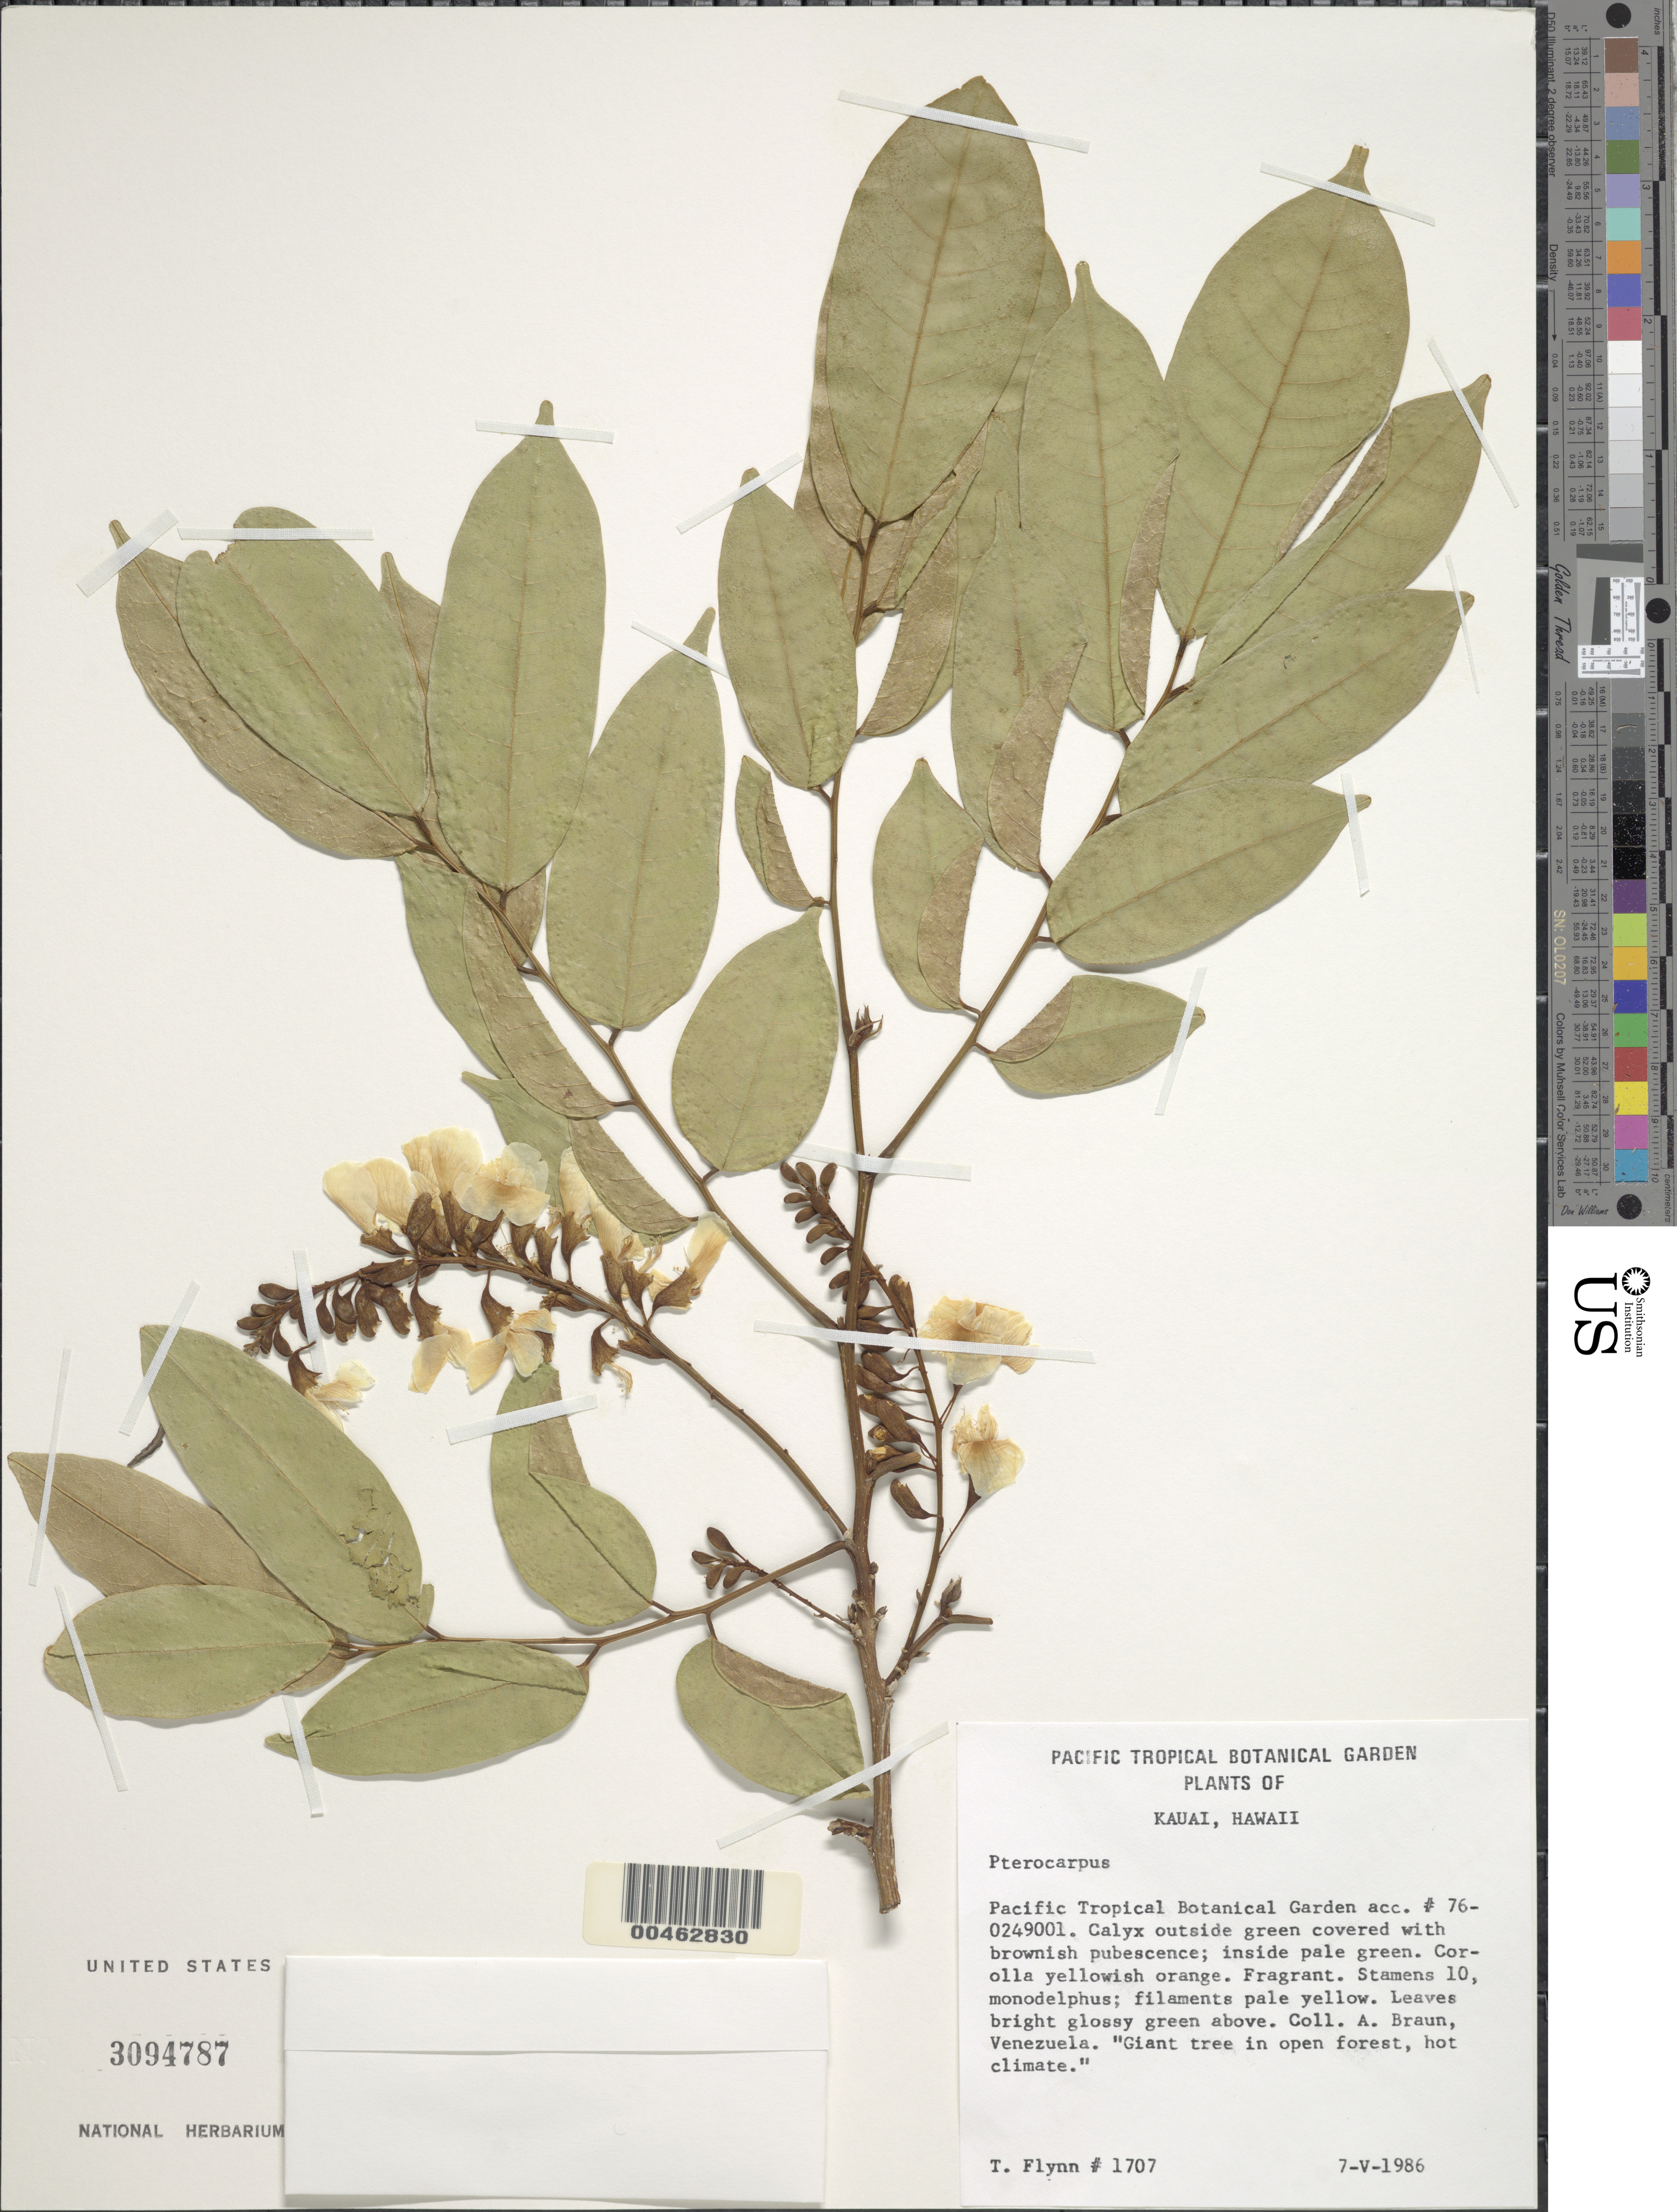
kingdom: Plantae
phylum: Tracheophyta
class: Magnoliopsida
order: Fabales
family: Fabaceae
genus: Pterocarpus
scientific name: Pterocarpus sp.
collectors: T. W. Flynn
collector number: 1707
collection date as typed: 7 May 1986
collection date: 1986-05-07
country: United States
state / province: Hawaii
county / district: Kauai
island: Kaua'i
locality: Pacific Tropical Botanical Garden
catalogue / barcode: US 3094787